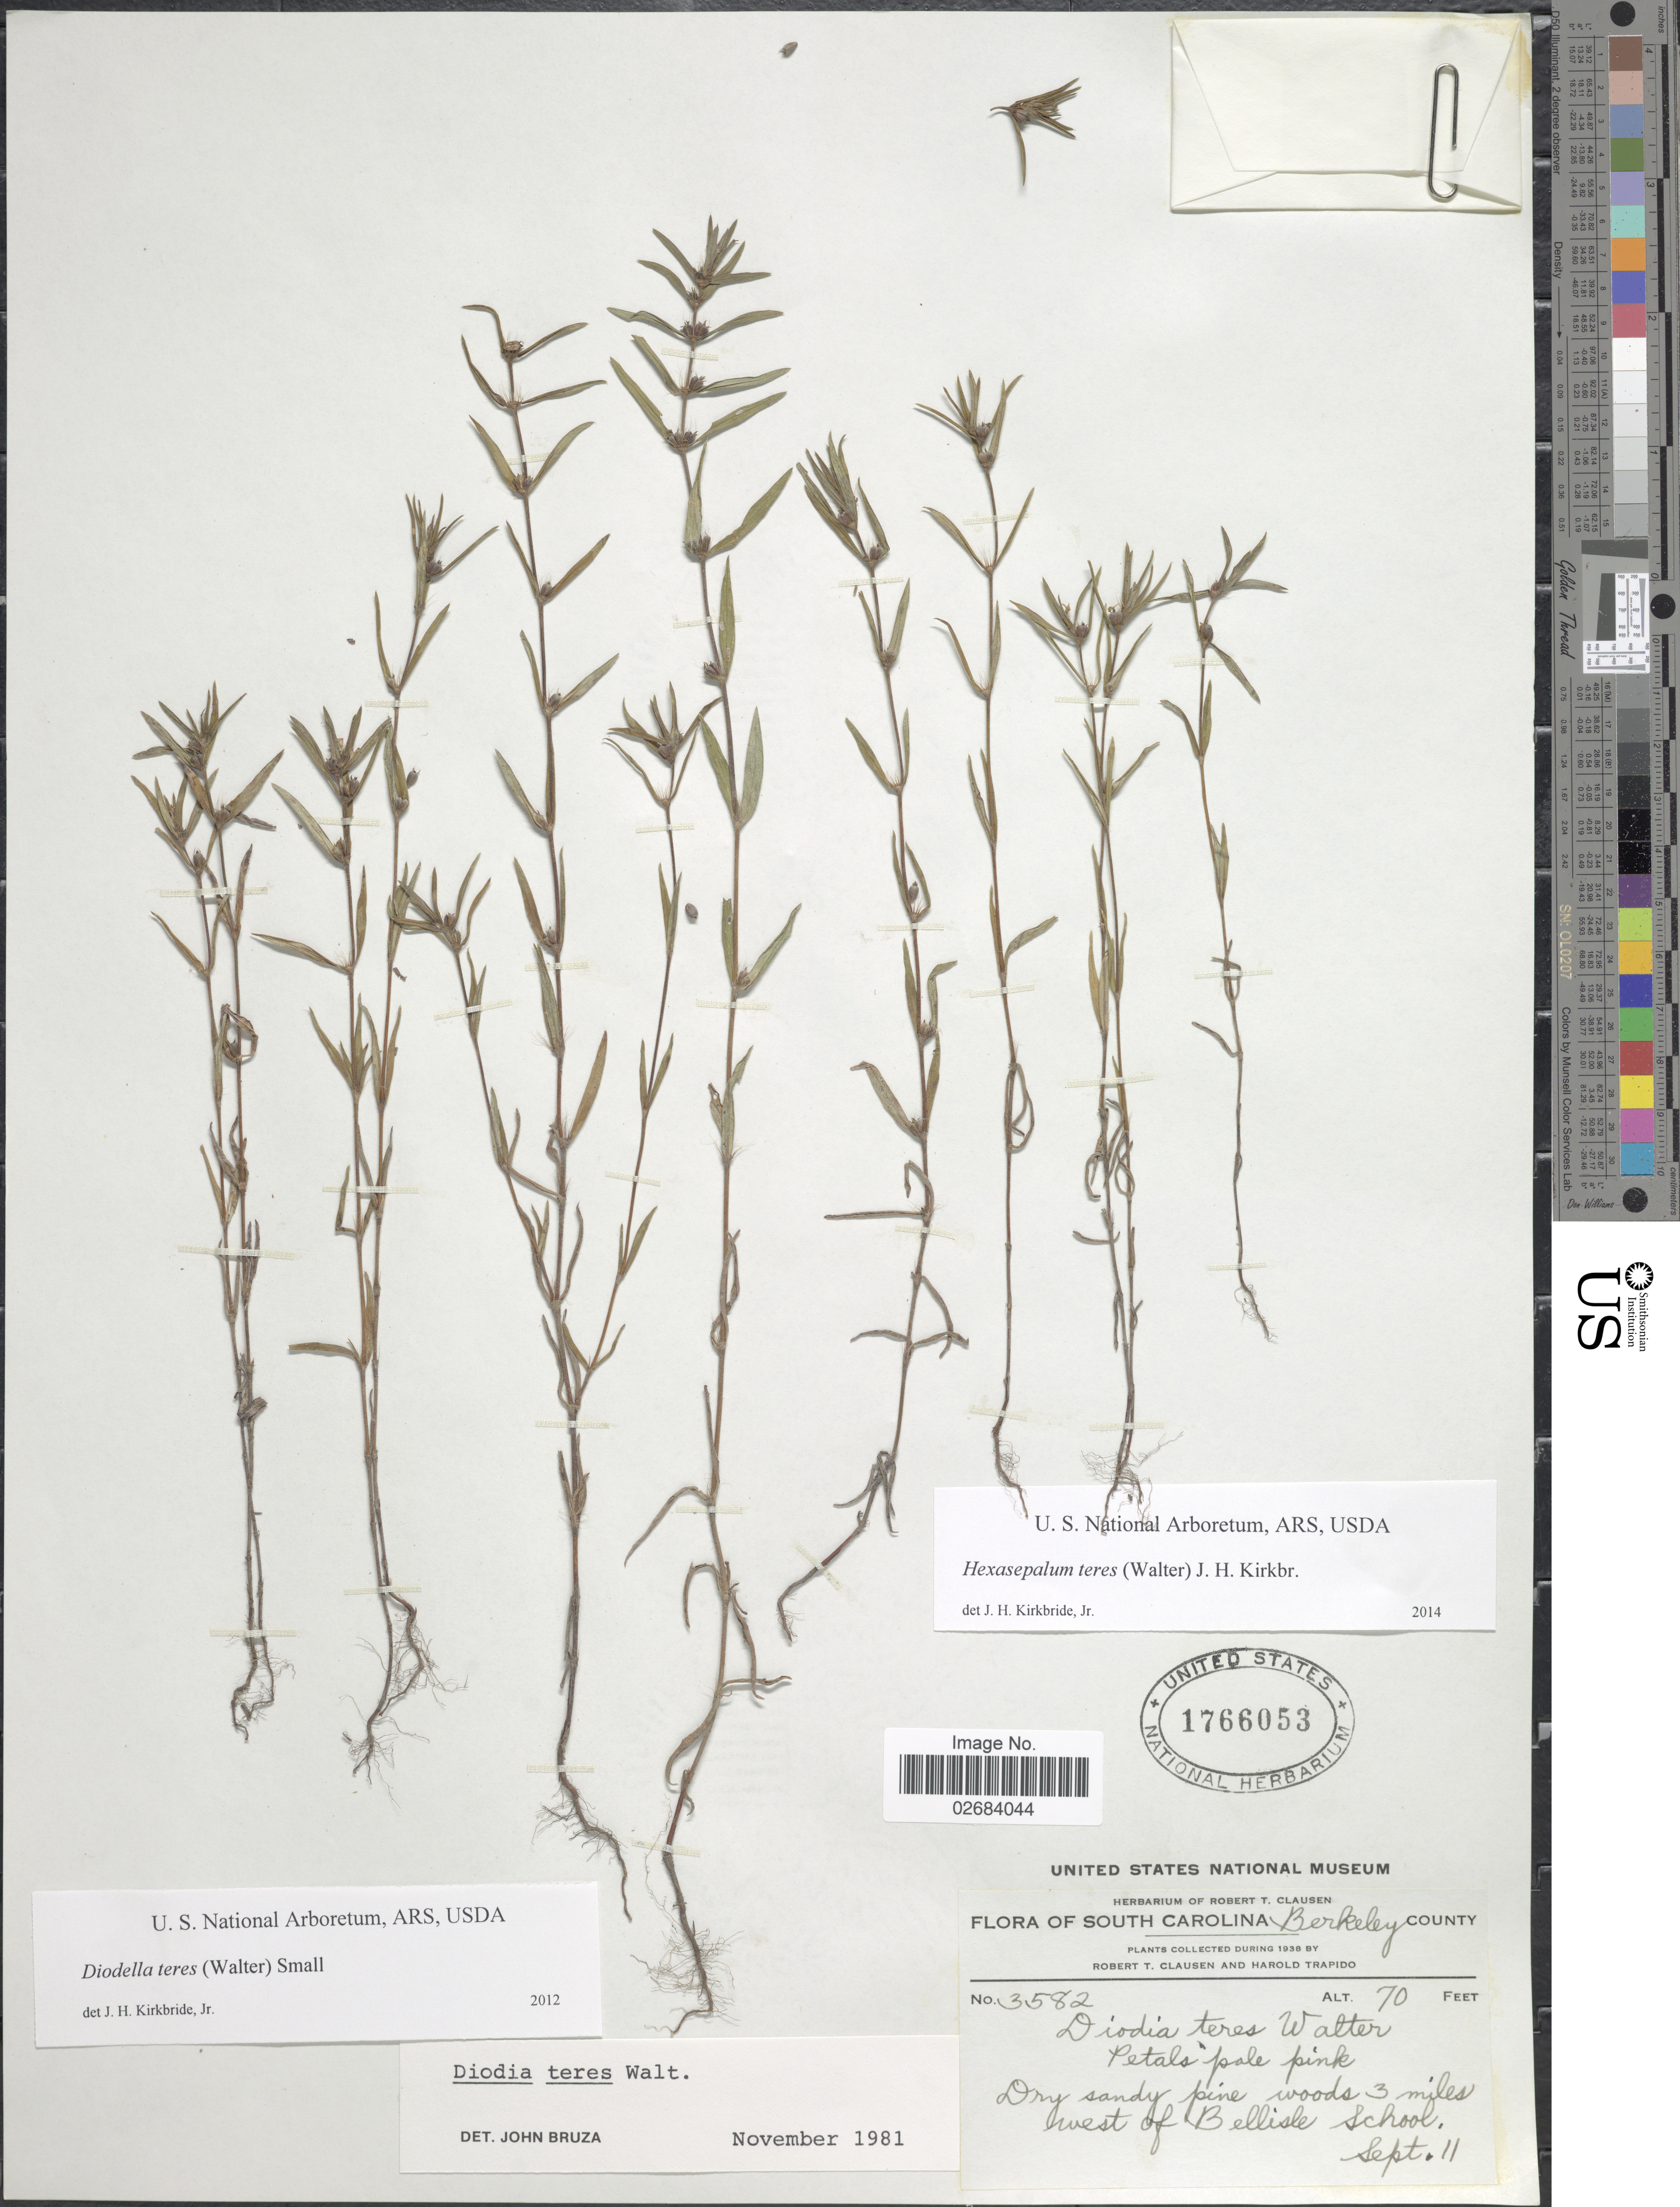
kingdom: Plantae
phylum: Tracheophyta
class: Magnoliopsida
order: Gentianales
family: Rubiaceae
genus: Diodia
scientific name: Diodia teres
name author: Walter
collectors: R. T. Clausen & H. Trapido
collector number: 3582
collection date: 1938-09-11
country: United States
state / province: South Carolina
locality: Berkeley County, dry sandy pine woods 3 miles west of Bellisle School.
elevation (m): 21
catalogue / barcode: US 1766053